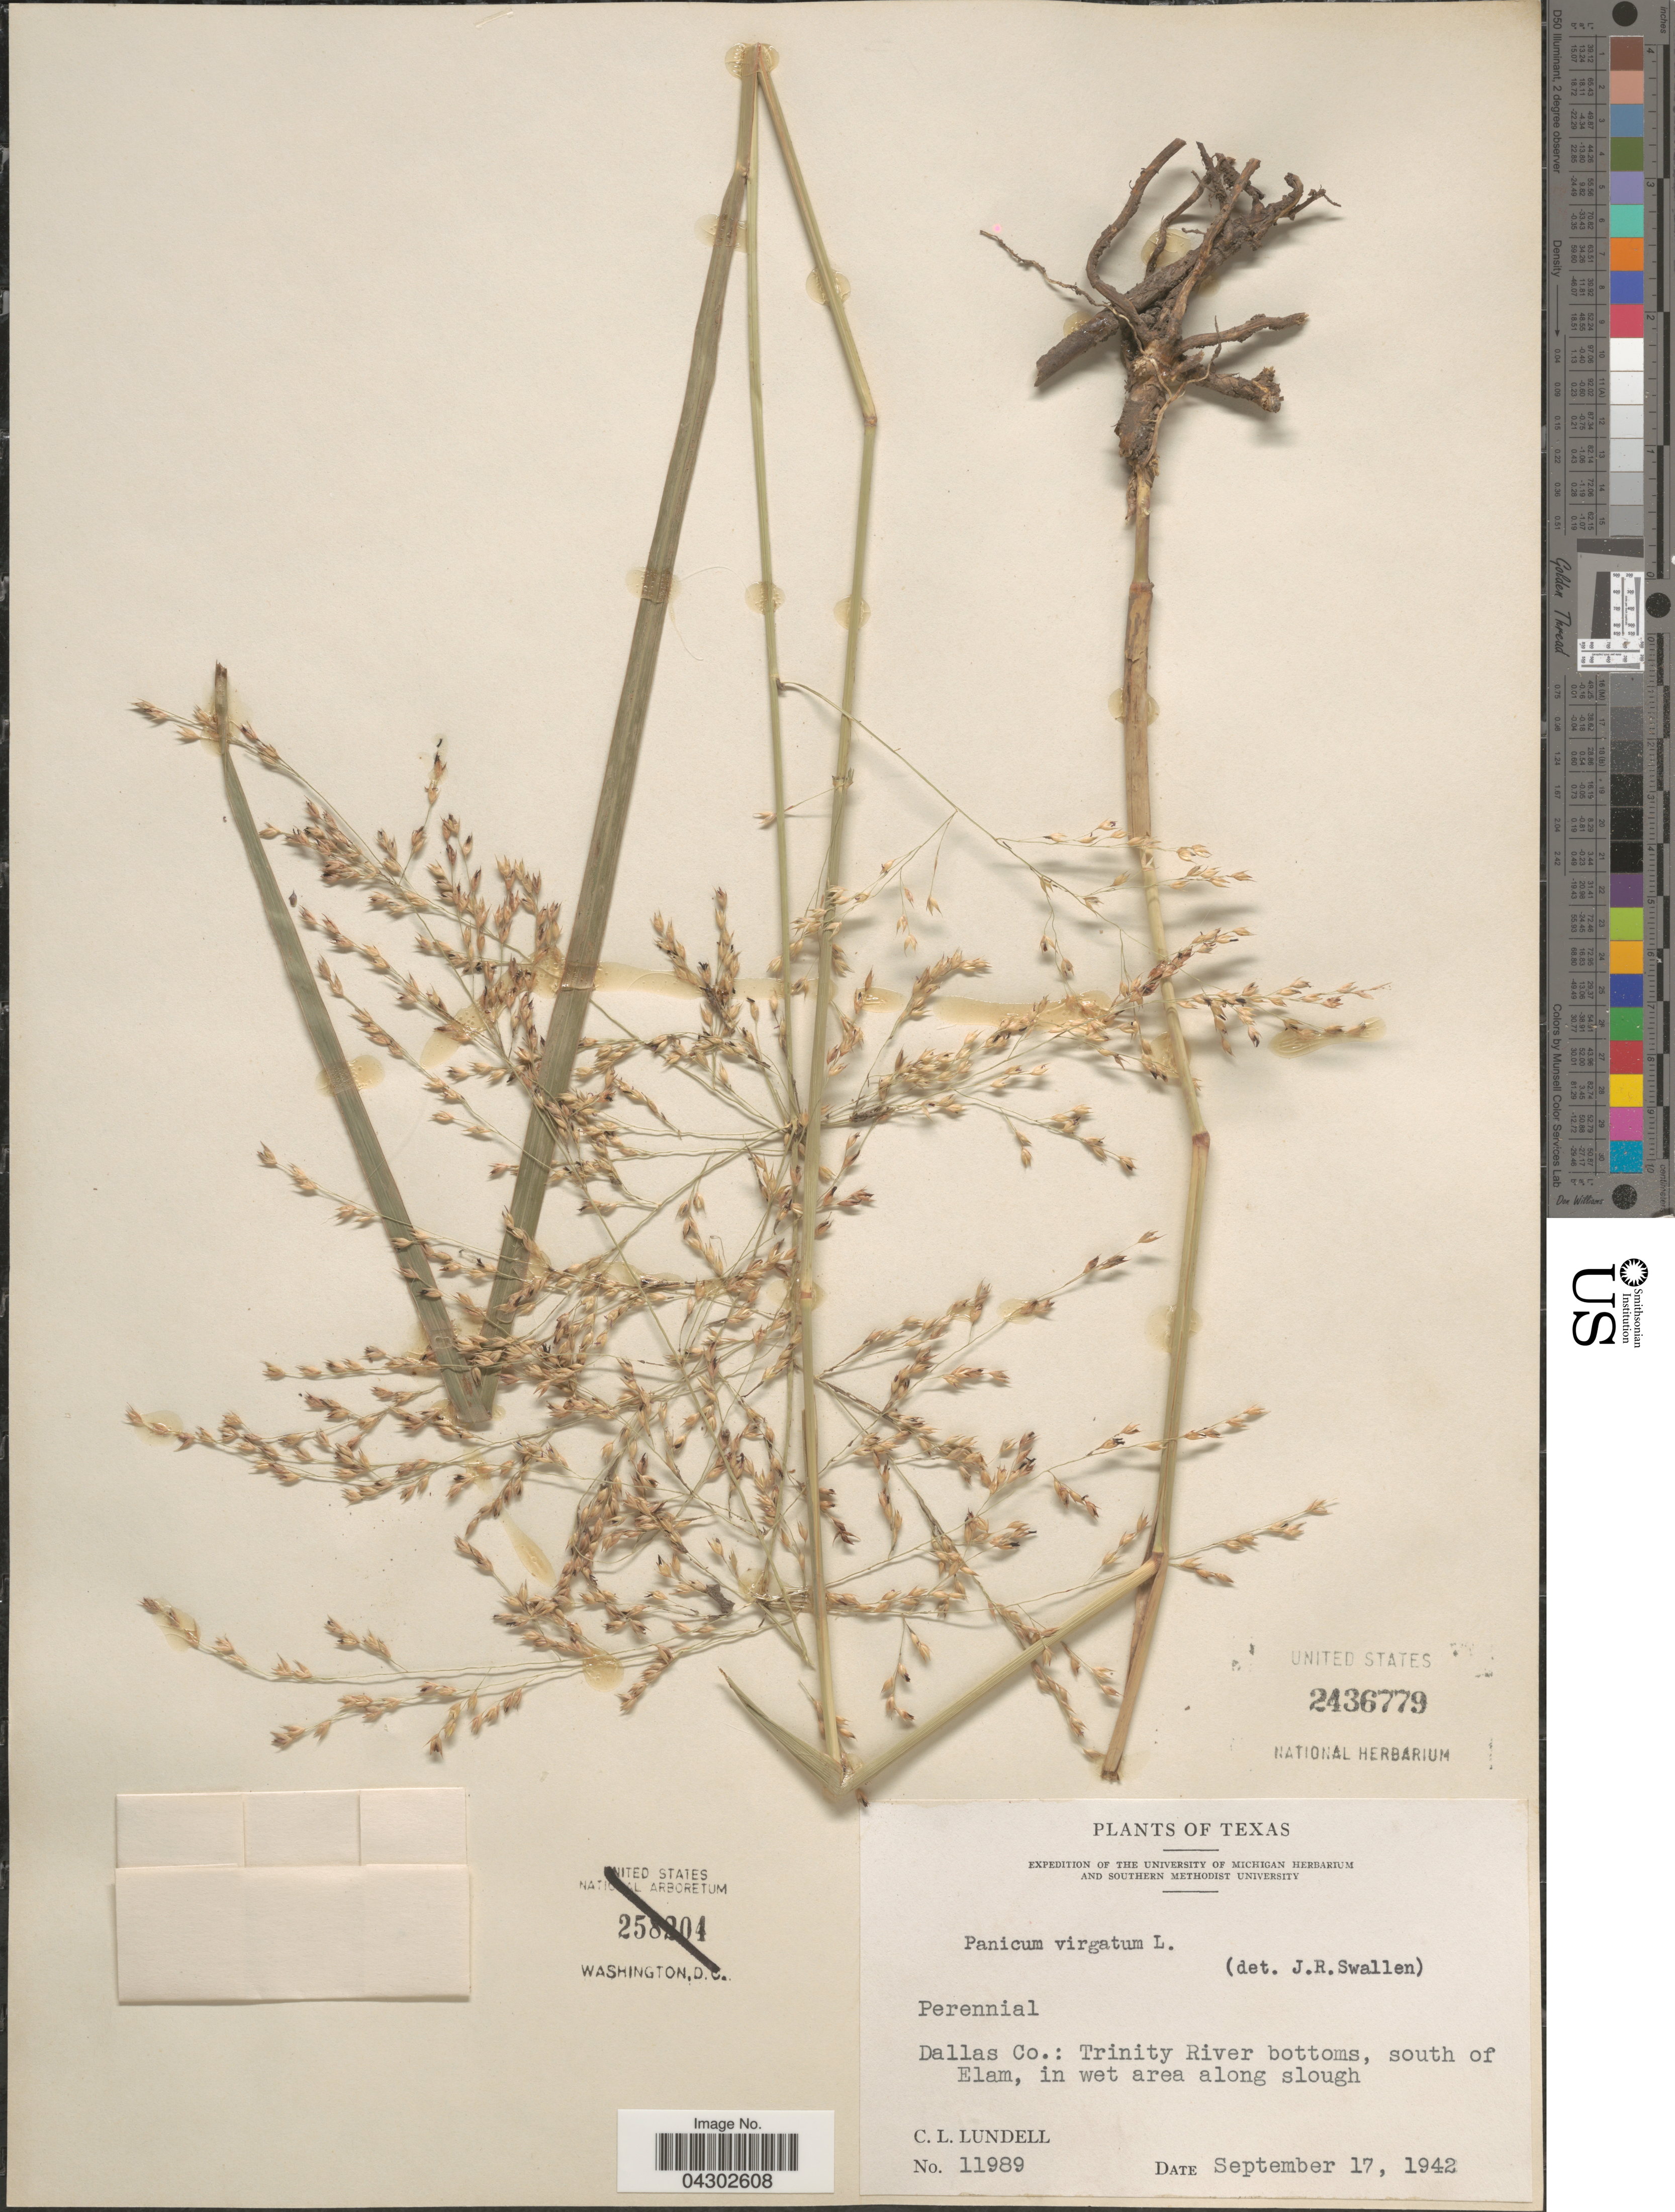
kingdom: Plantae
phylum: Tracheophyta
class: Liliopsida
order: Poales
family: Poaceae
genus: Panicum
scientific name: Panicum virgatum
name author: L.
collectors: C. L. Lundell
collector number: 11989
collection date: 1942-09-17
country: United States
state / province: Texas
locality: Expedition of the University of Michigan Herbarium and Southern Methodist University. Dallas Co.: Trinity River bottoms, south of Elam, in wet area along slough.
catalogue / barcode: US 2436779